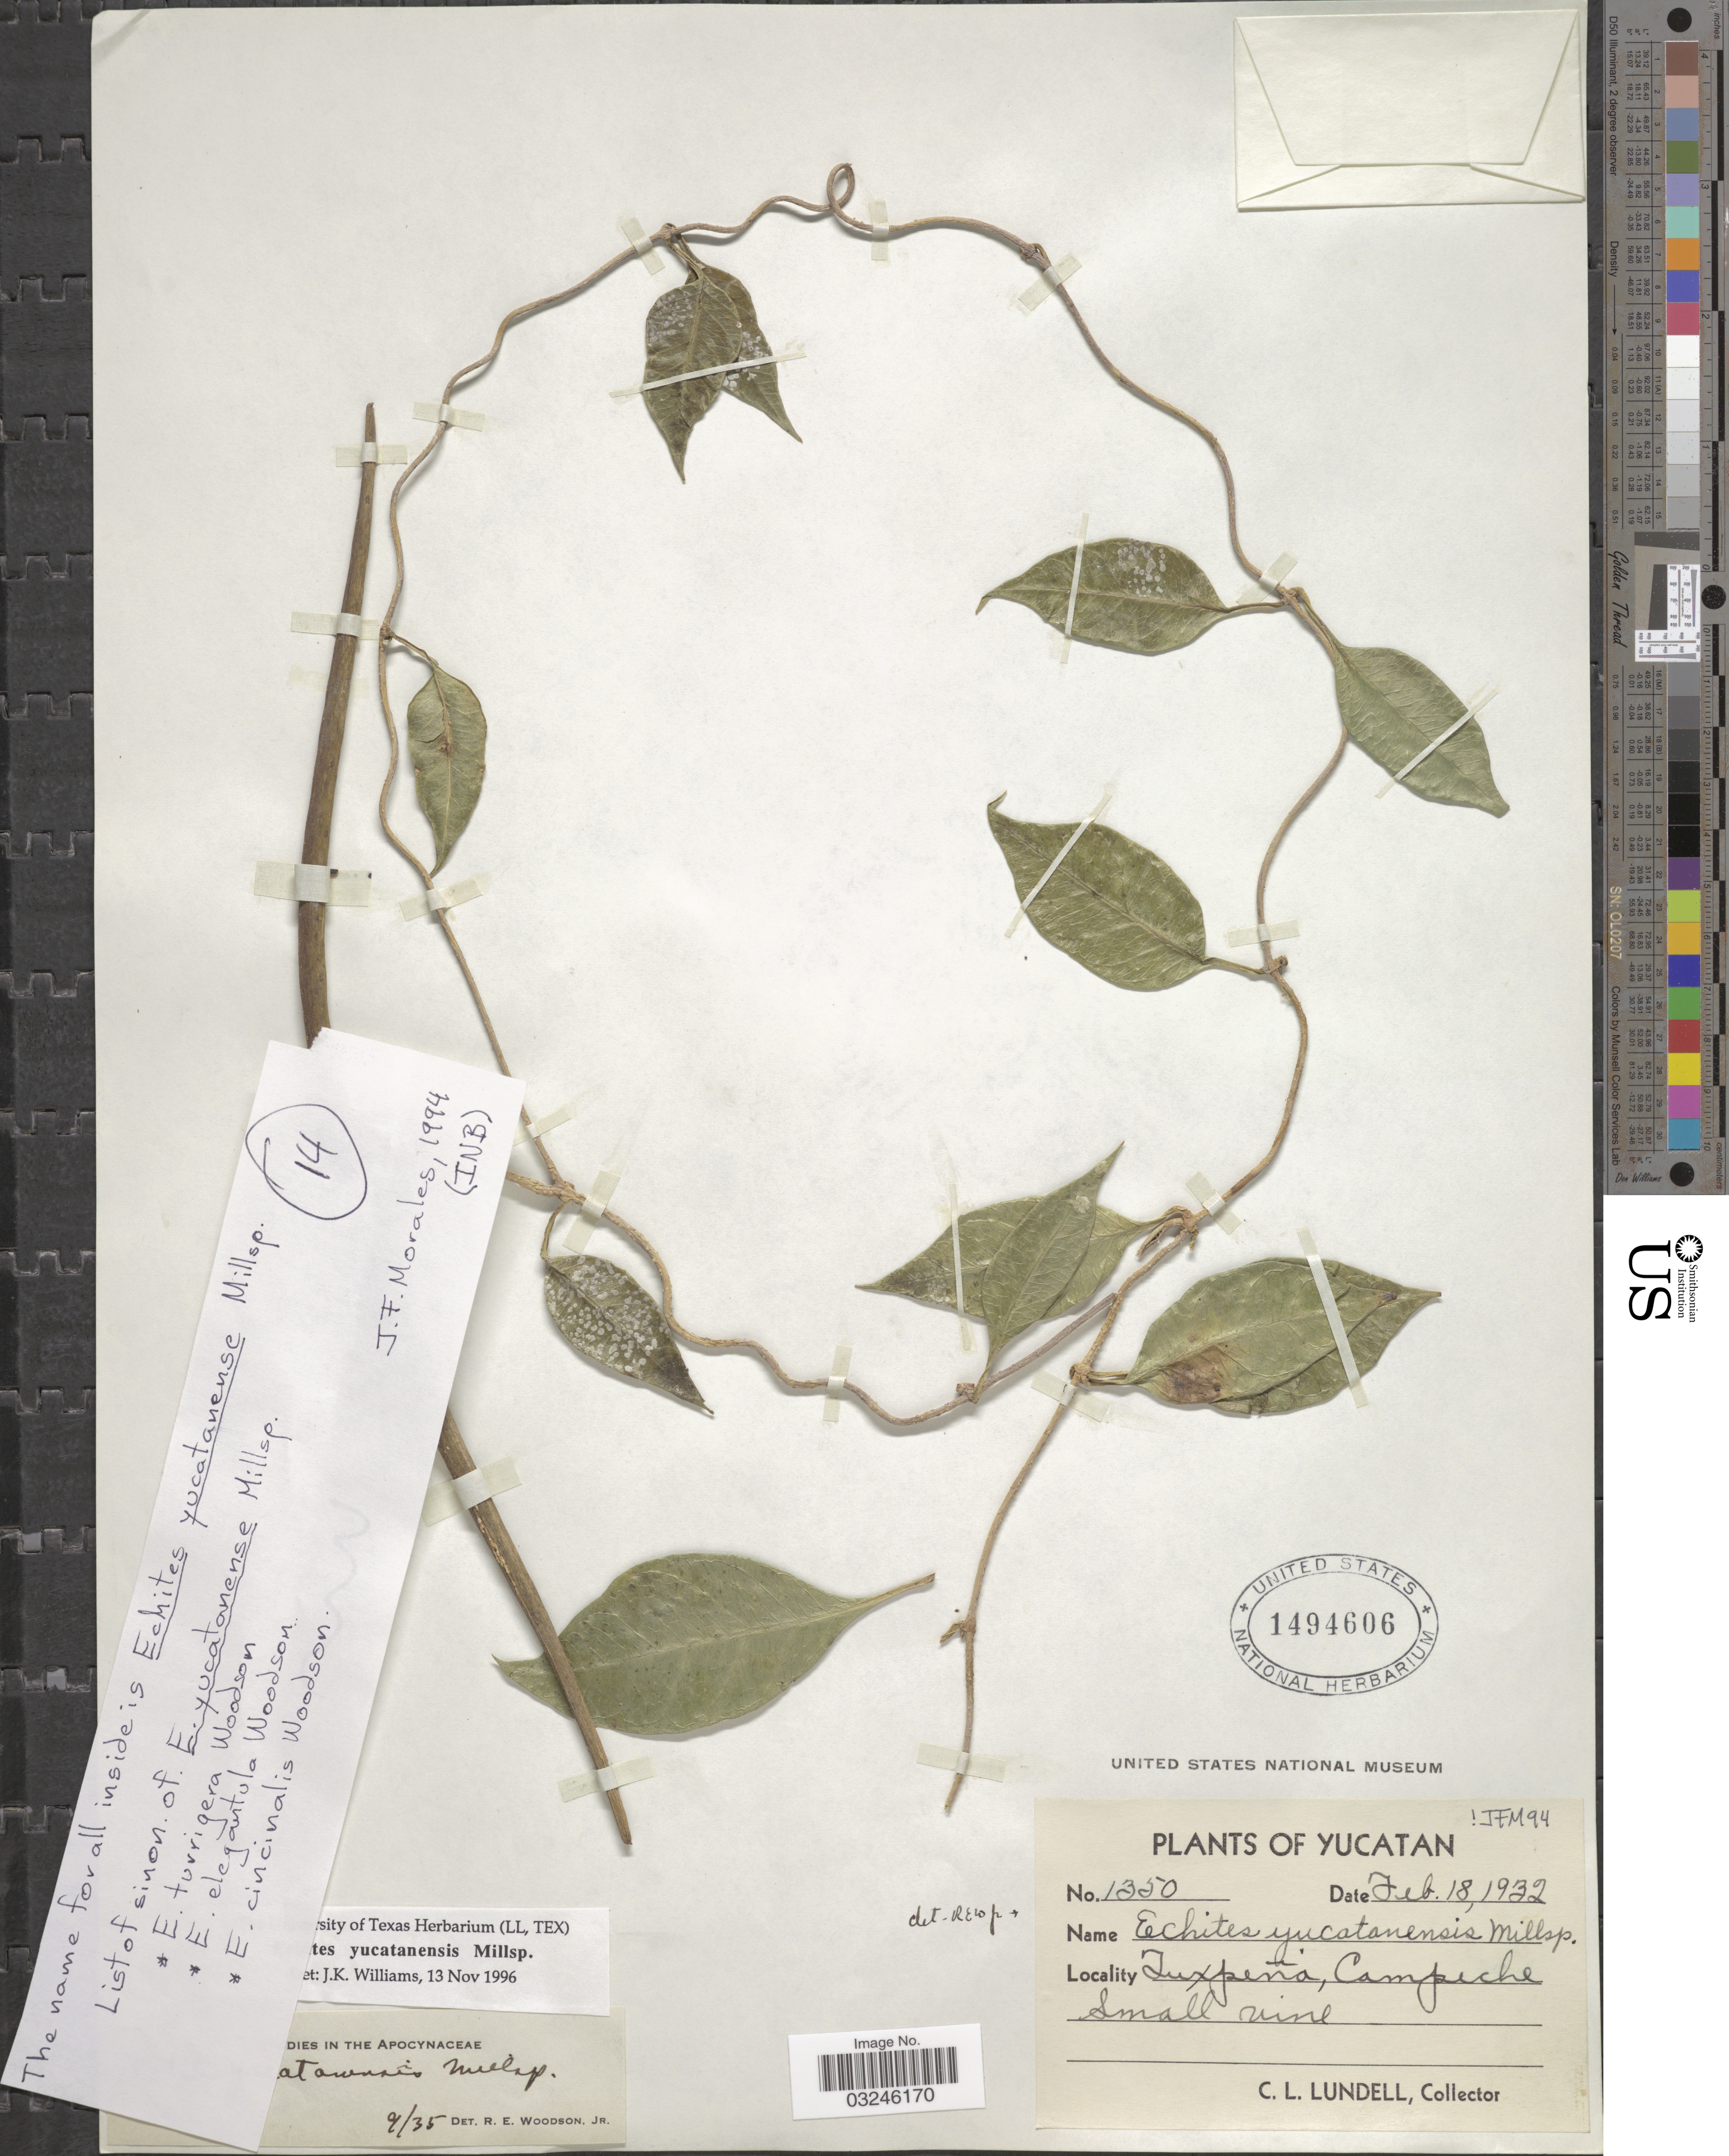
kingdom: Plantae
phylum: Tracheophyta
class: Magnoliopsida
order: Gentianales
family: Apocynaceae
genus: Echites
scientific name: Echites yucatanensis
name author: Millsp. ex Standl.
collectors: C. L. Lundell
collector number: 1350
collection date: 1932-02-18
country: Mexico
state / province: Campeche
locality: Yucatan [unsure placement] Tuxpeña.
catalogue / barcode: US 1494606